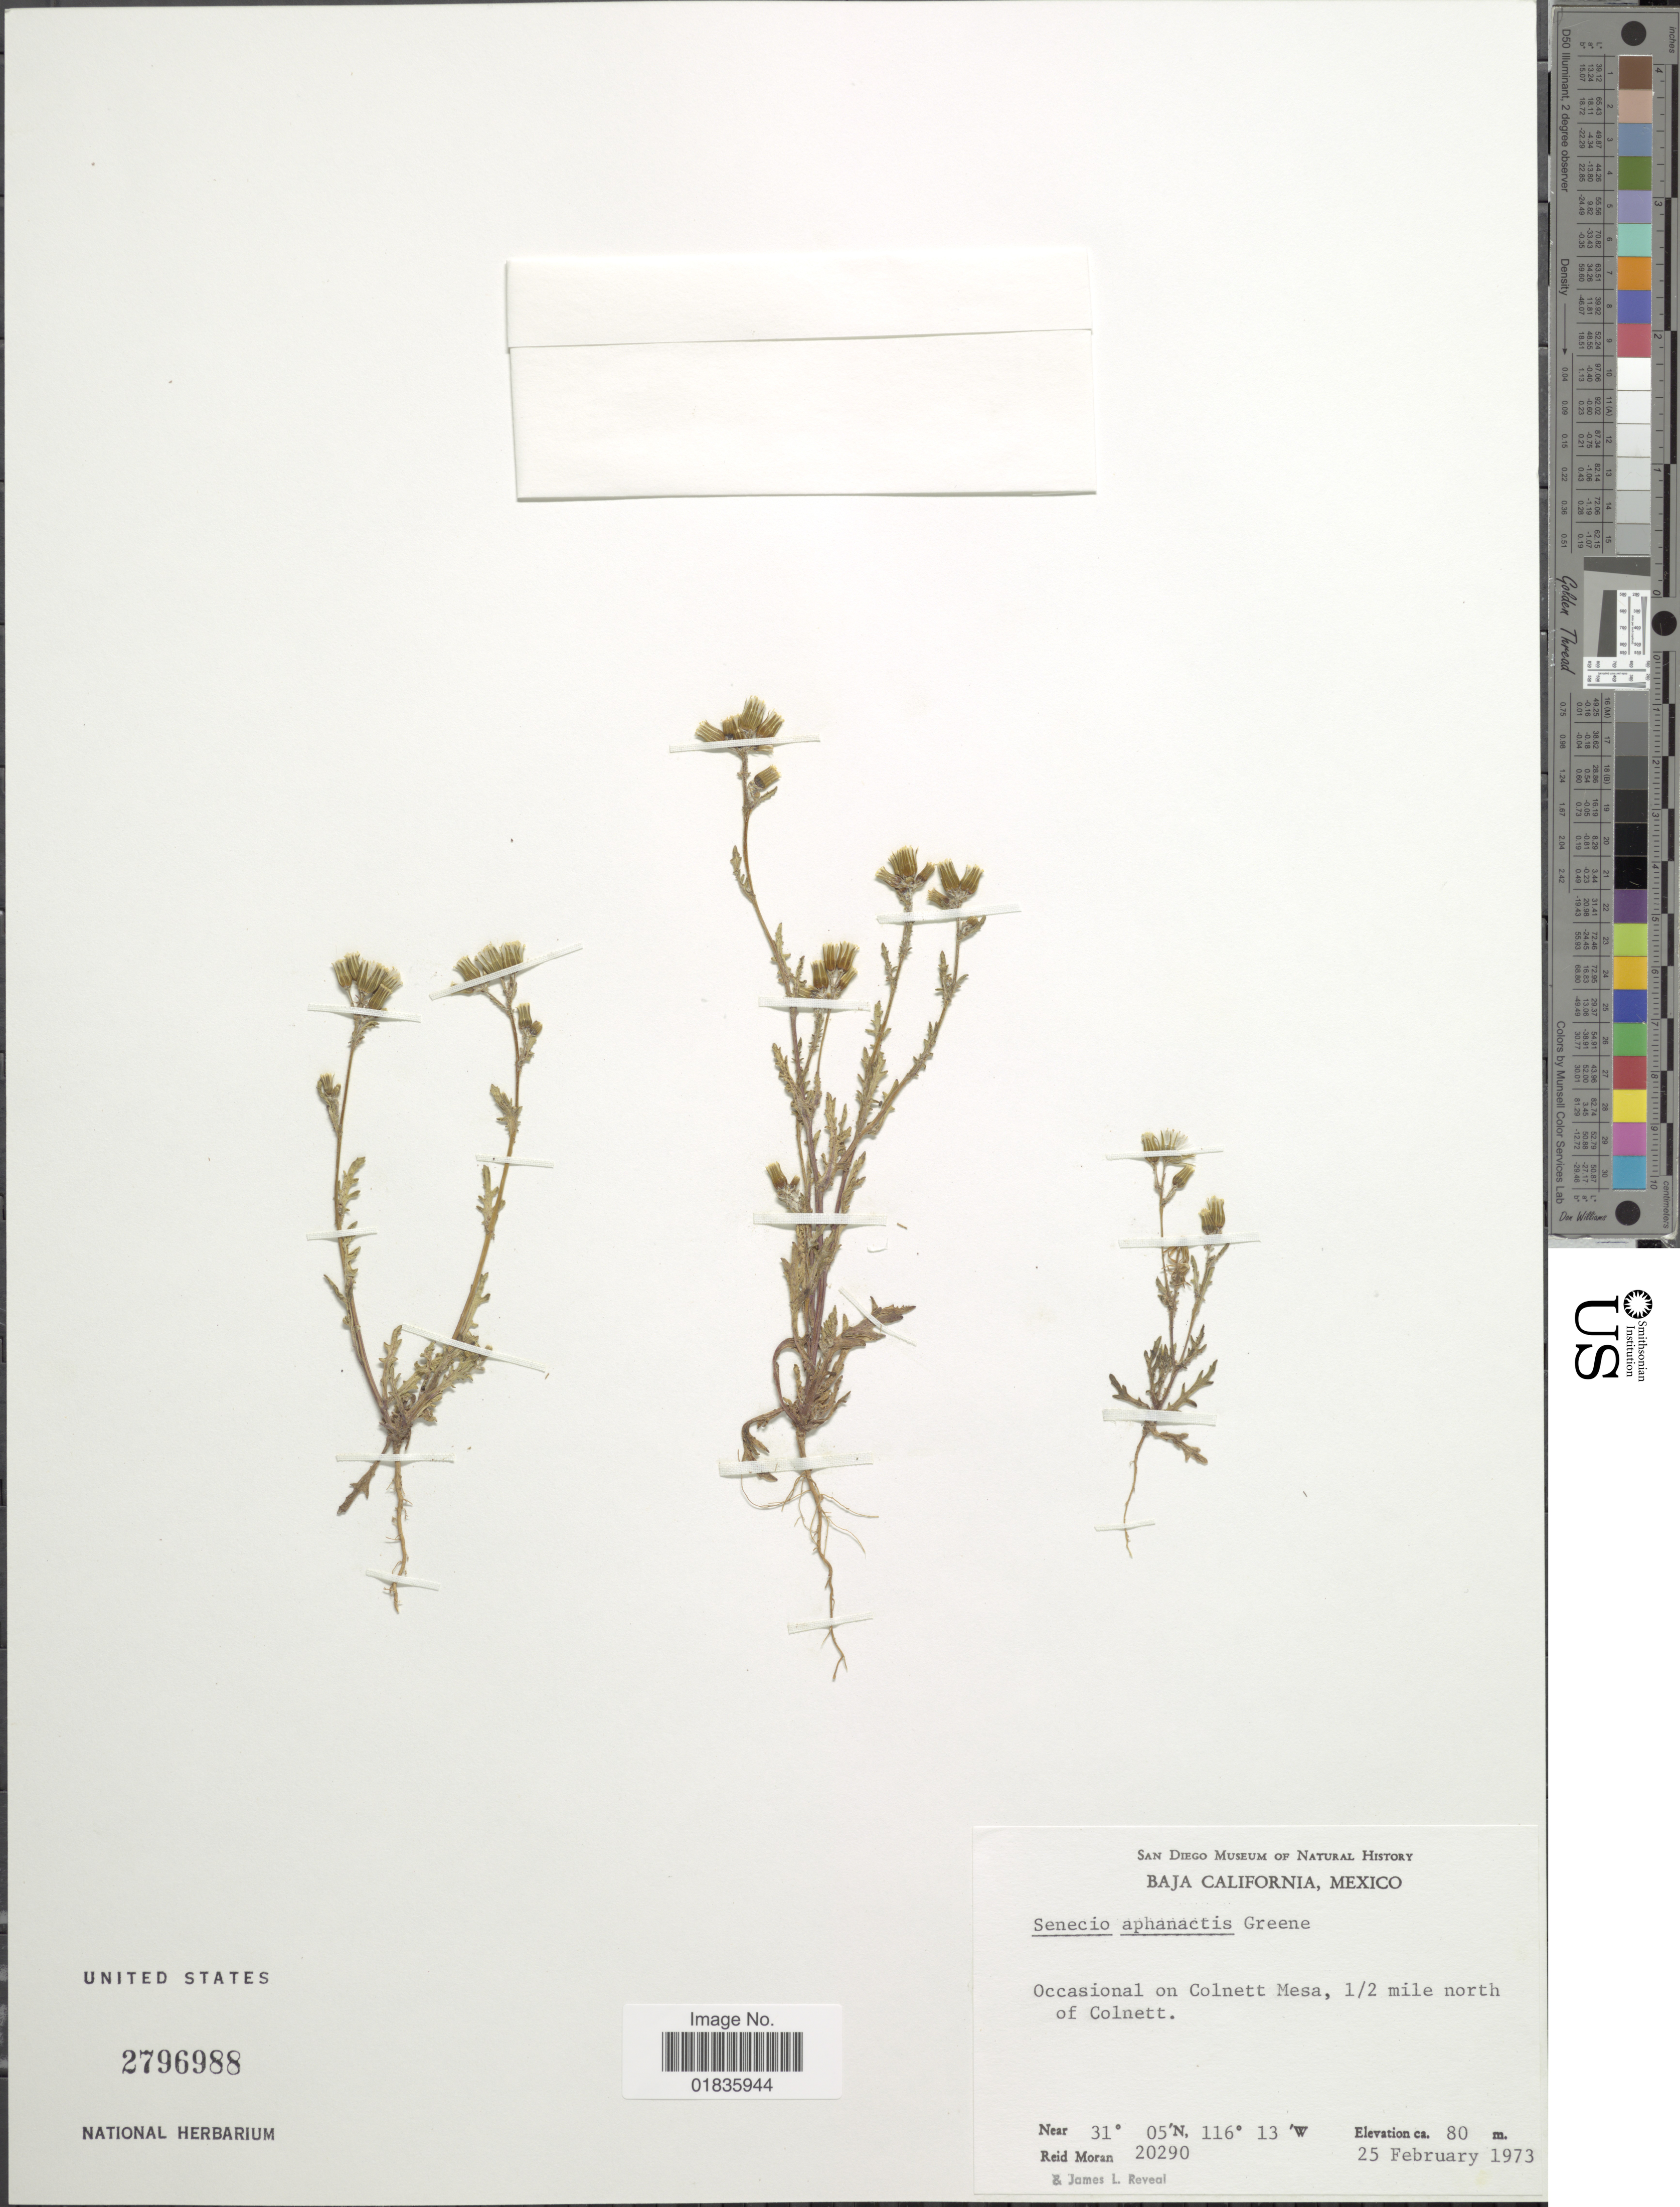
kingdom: Plantae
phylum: Tracheophyta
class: Magnoliopsida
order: Asterales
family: Asteraceae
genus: Senecio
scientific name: Senecio aphanactis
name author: Greene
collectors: R. V. Moran & J. L. Reveal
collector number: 20290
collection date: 1973-02-25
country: Mexico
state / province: Baja California Norte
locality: Occasional on Colnett Mesa, 1/2 mile north of Colnett.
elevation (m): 80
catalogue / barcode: US 2796988